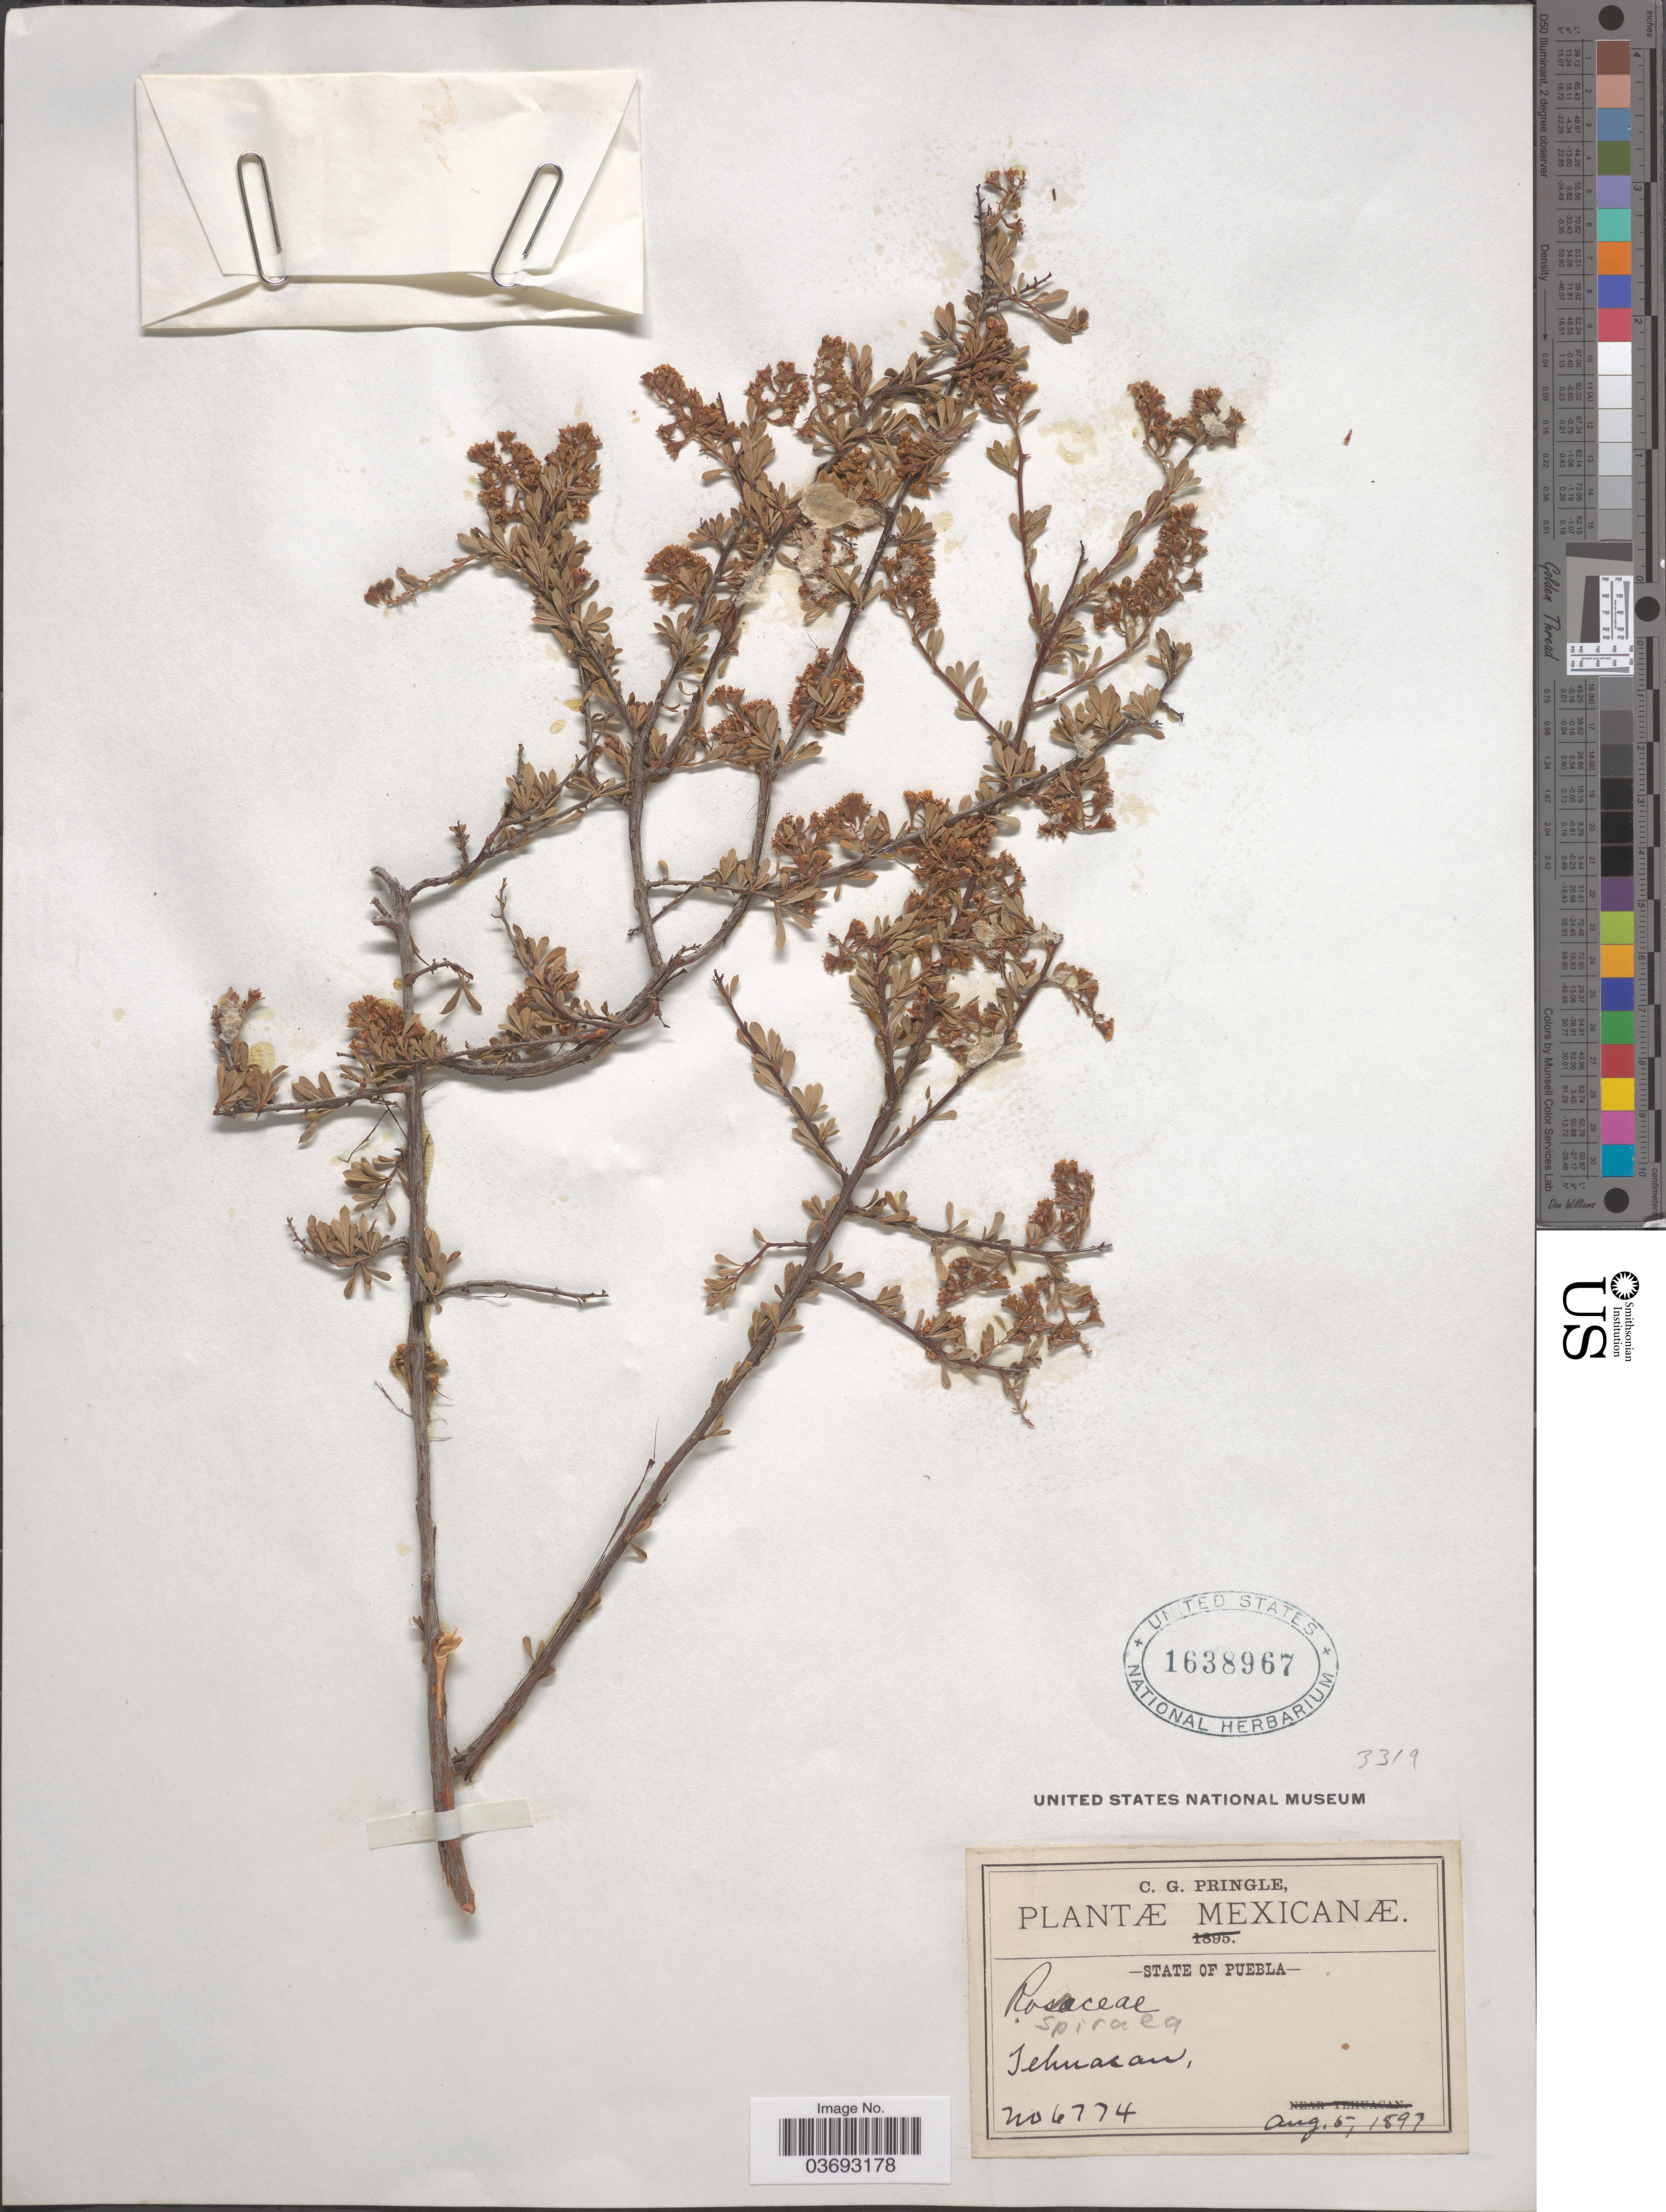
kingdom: Plantae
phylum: Tracheophyta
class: Magnoliopsida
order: Rosales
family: Rosaceae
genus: Spiraea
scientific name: Spiraea sp.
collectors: C. G. Pringle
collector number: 6774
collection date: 1897-08-05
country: Mexico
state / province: Puebla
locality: Tehuacan.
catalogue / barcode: US 1638967